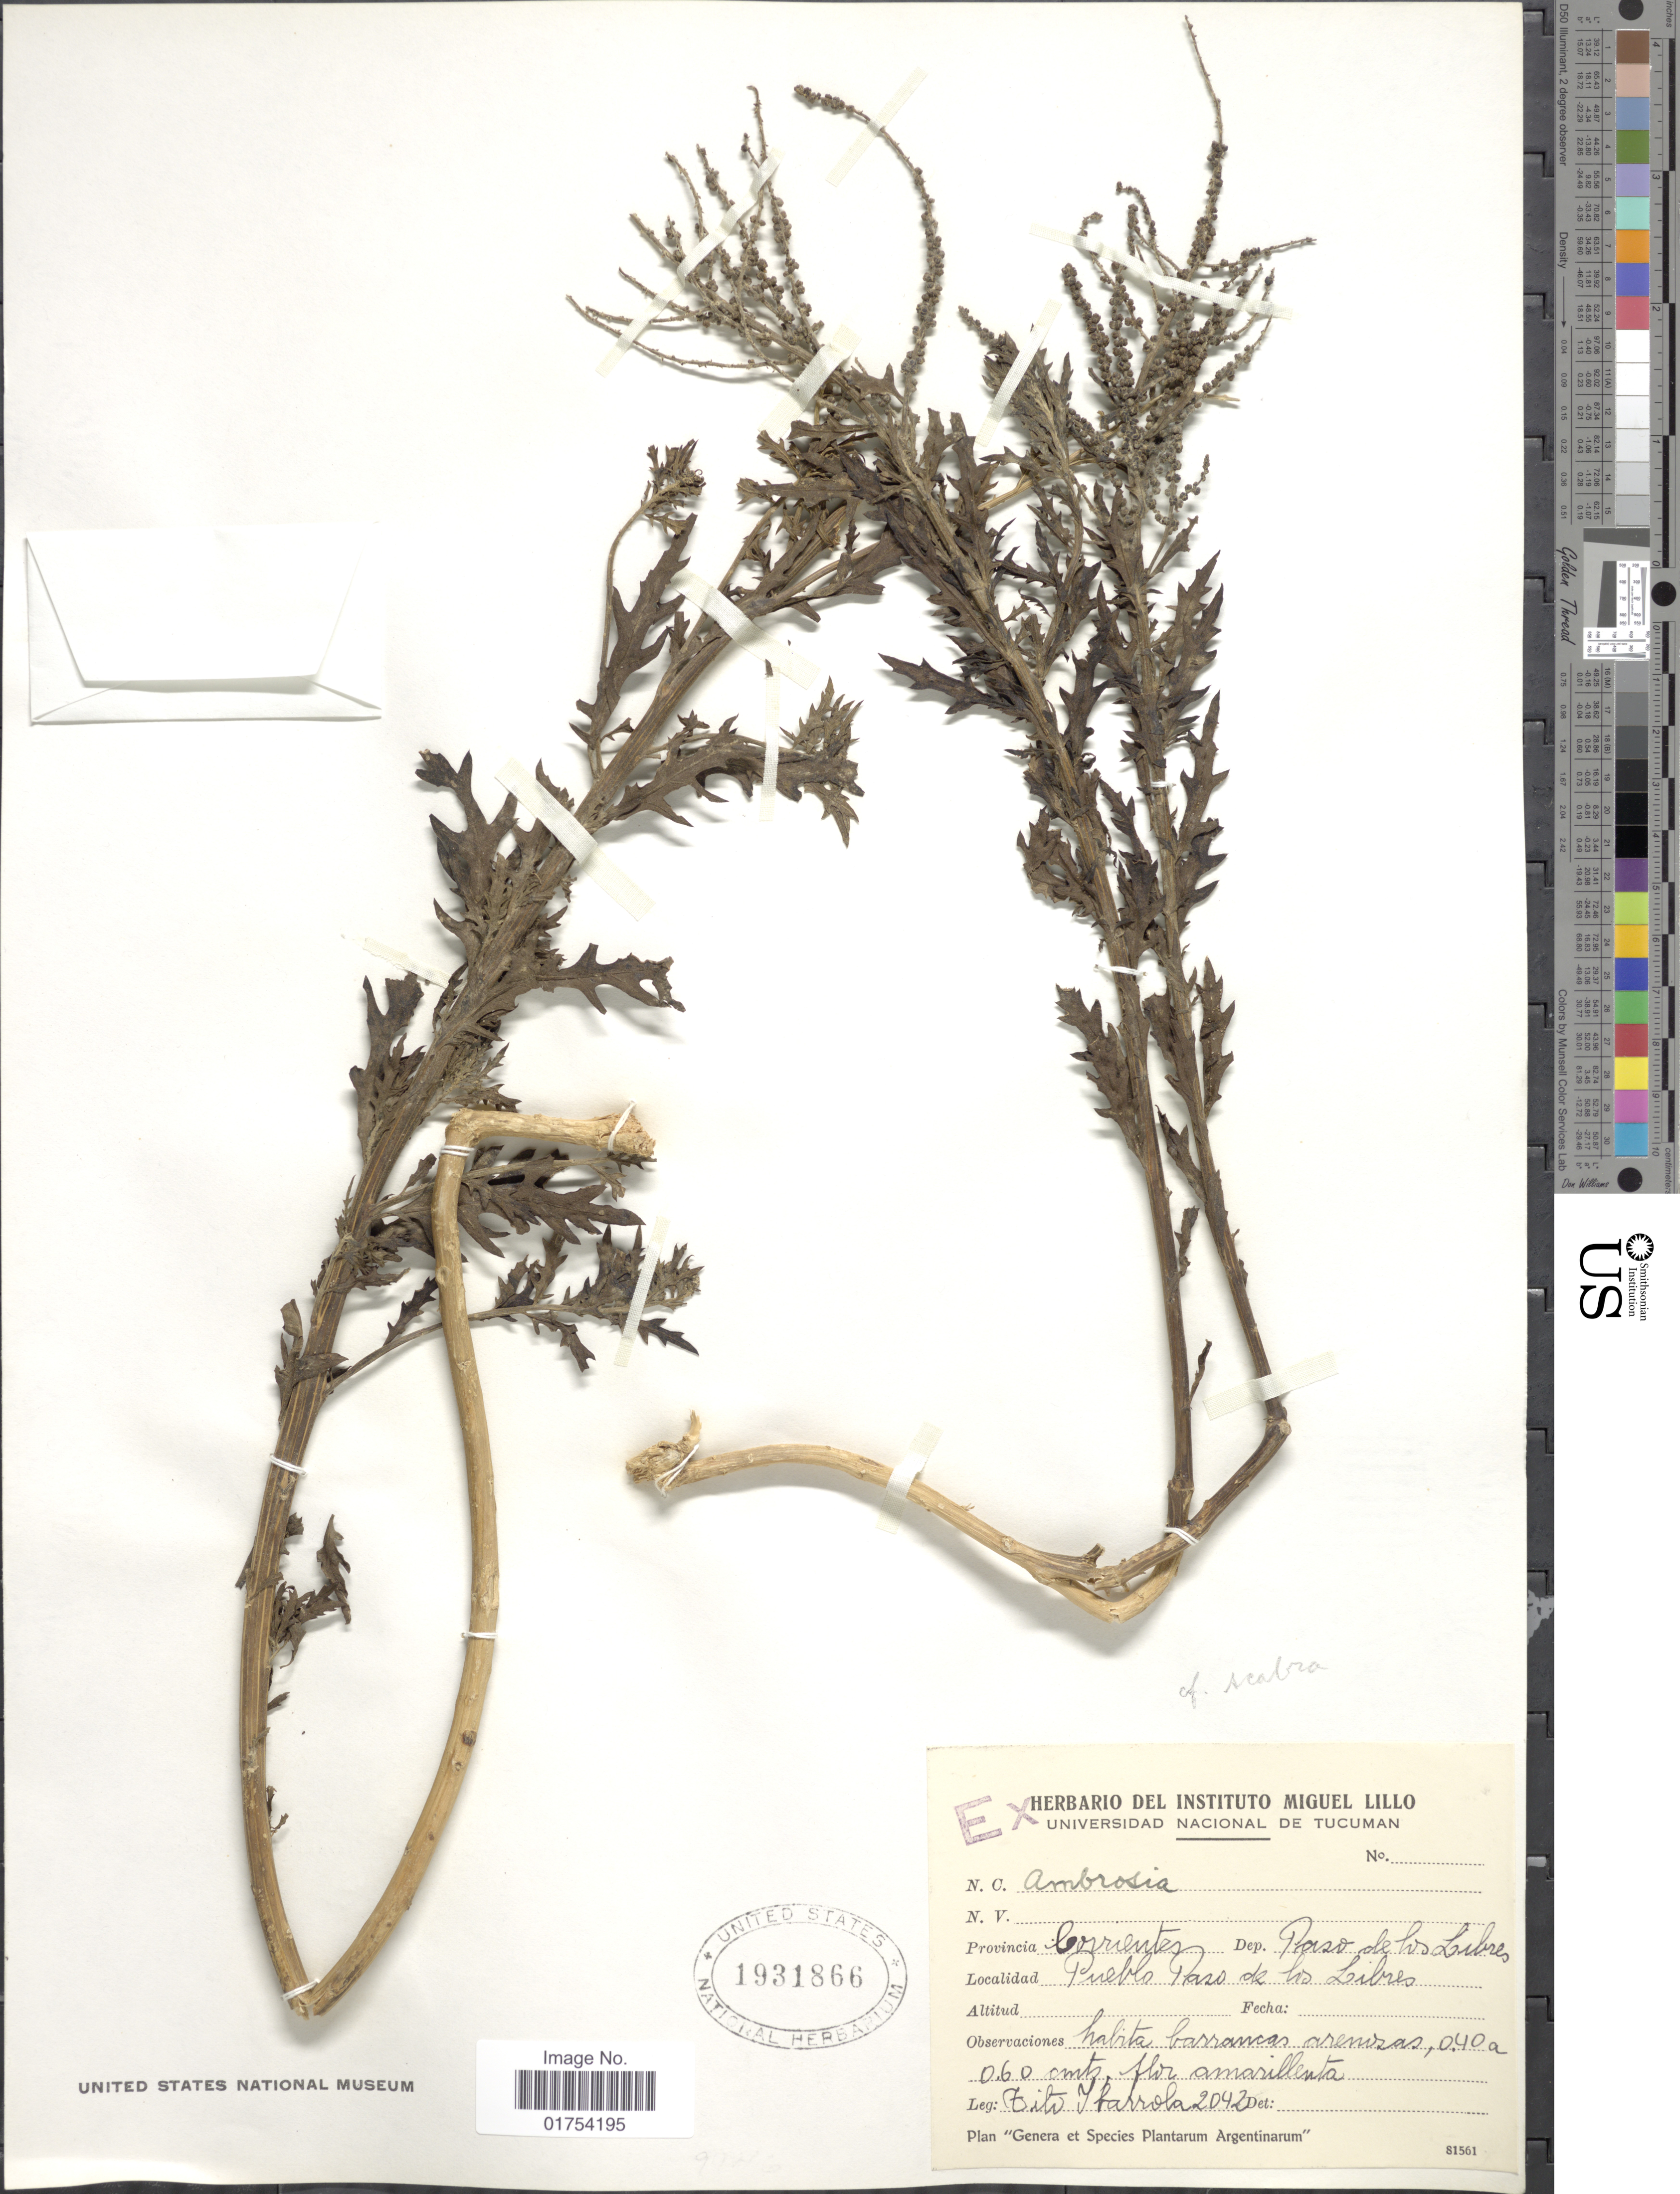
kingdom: Plantae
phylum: Tracheophyta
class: Magnoliopsida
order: Asterales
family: Asteraceae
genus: Ambrosia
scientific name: Ambrosia sp.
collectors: T. Ibarrola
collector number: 2042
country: Argentina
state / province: Corrientes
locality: Dep. Paso de los Libres, Pueblo Paso de los Libres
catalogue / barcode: US 1931866